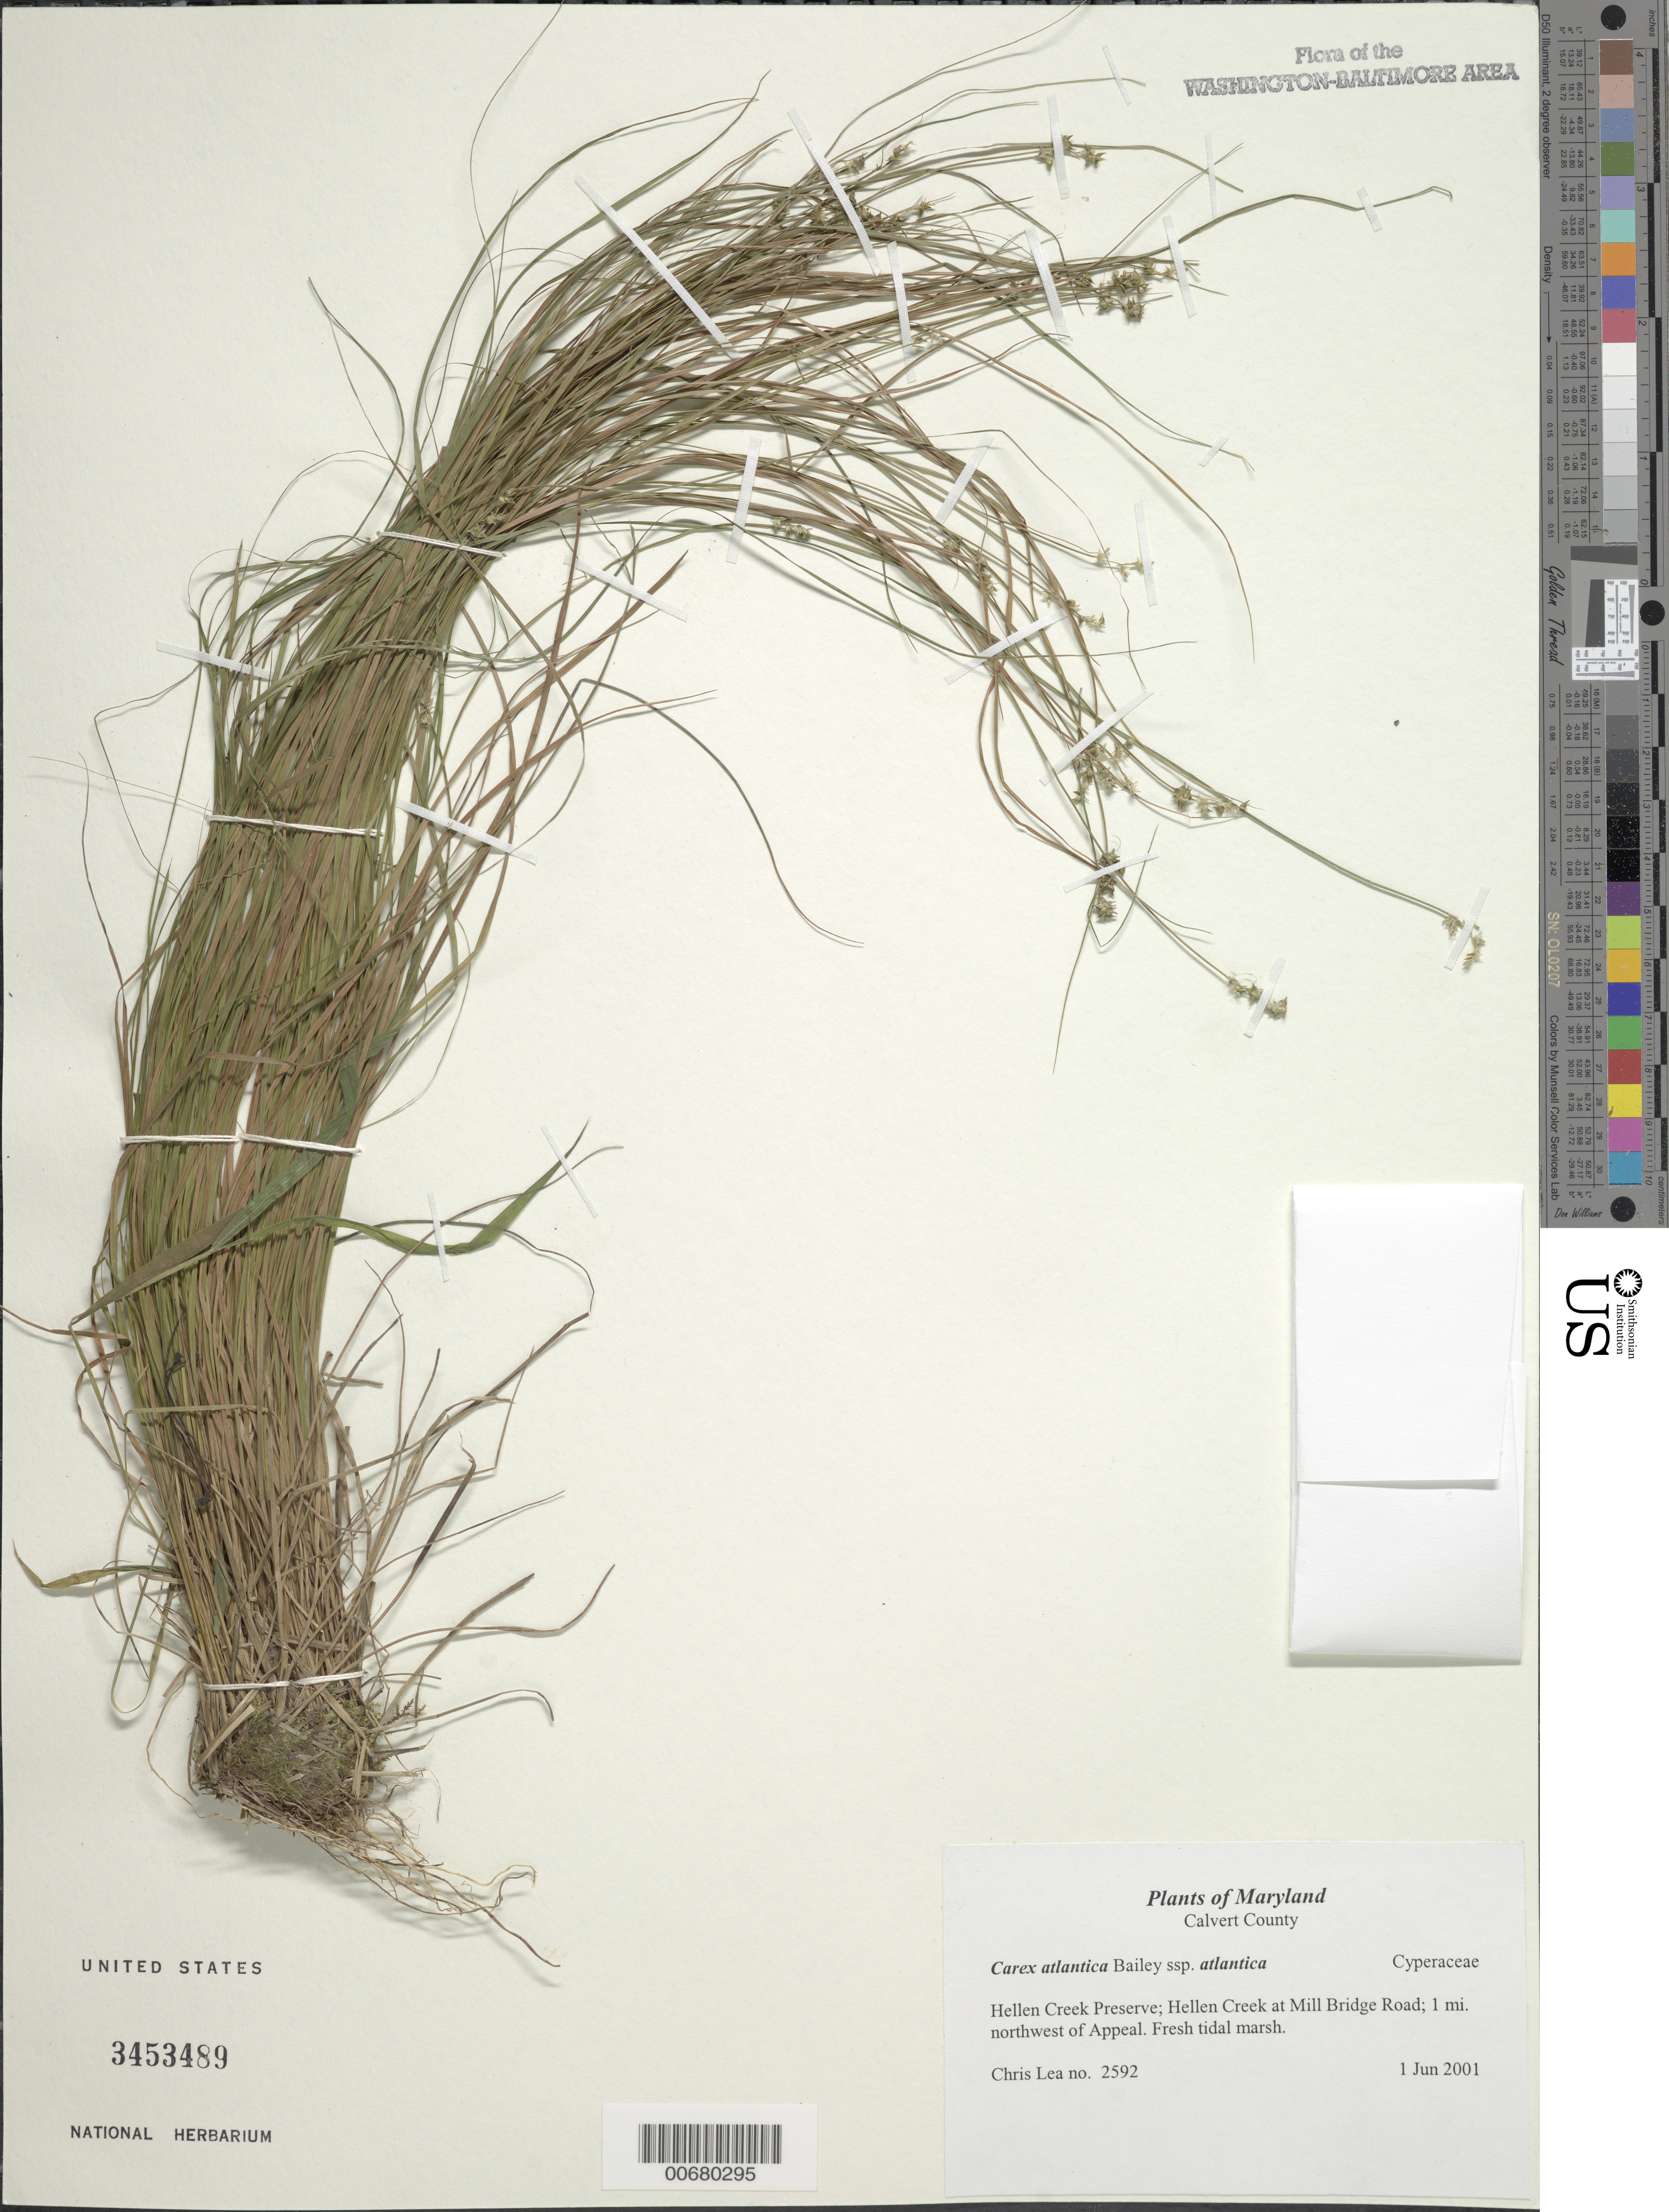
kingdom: Plantae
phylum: Tracheophyta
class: Liliopsida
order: Poales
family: Cyperaceae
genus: Carex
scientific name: Carex atlantica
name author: L.H. Bailey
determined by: Strong, Mark T., (BOT), Smithsonian Institution - National Museum of Natural History (UNITED STATES)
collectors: C. Lea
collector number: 2592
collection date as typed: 1 Jun 2001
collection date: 2001-06-01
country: United States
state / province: Maryland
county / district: Calvert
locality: Hellen Creek Preserve; Hellen Creek at Mill Bridge Road; 1 mi. northwest of Appeal.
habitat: Fresh tidal marsh.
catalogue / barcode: US 3453489